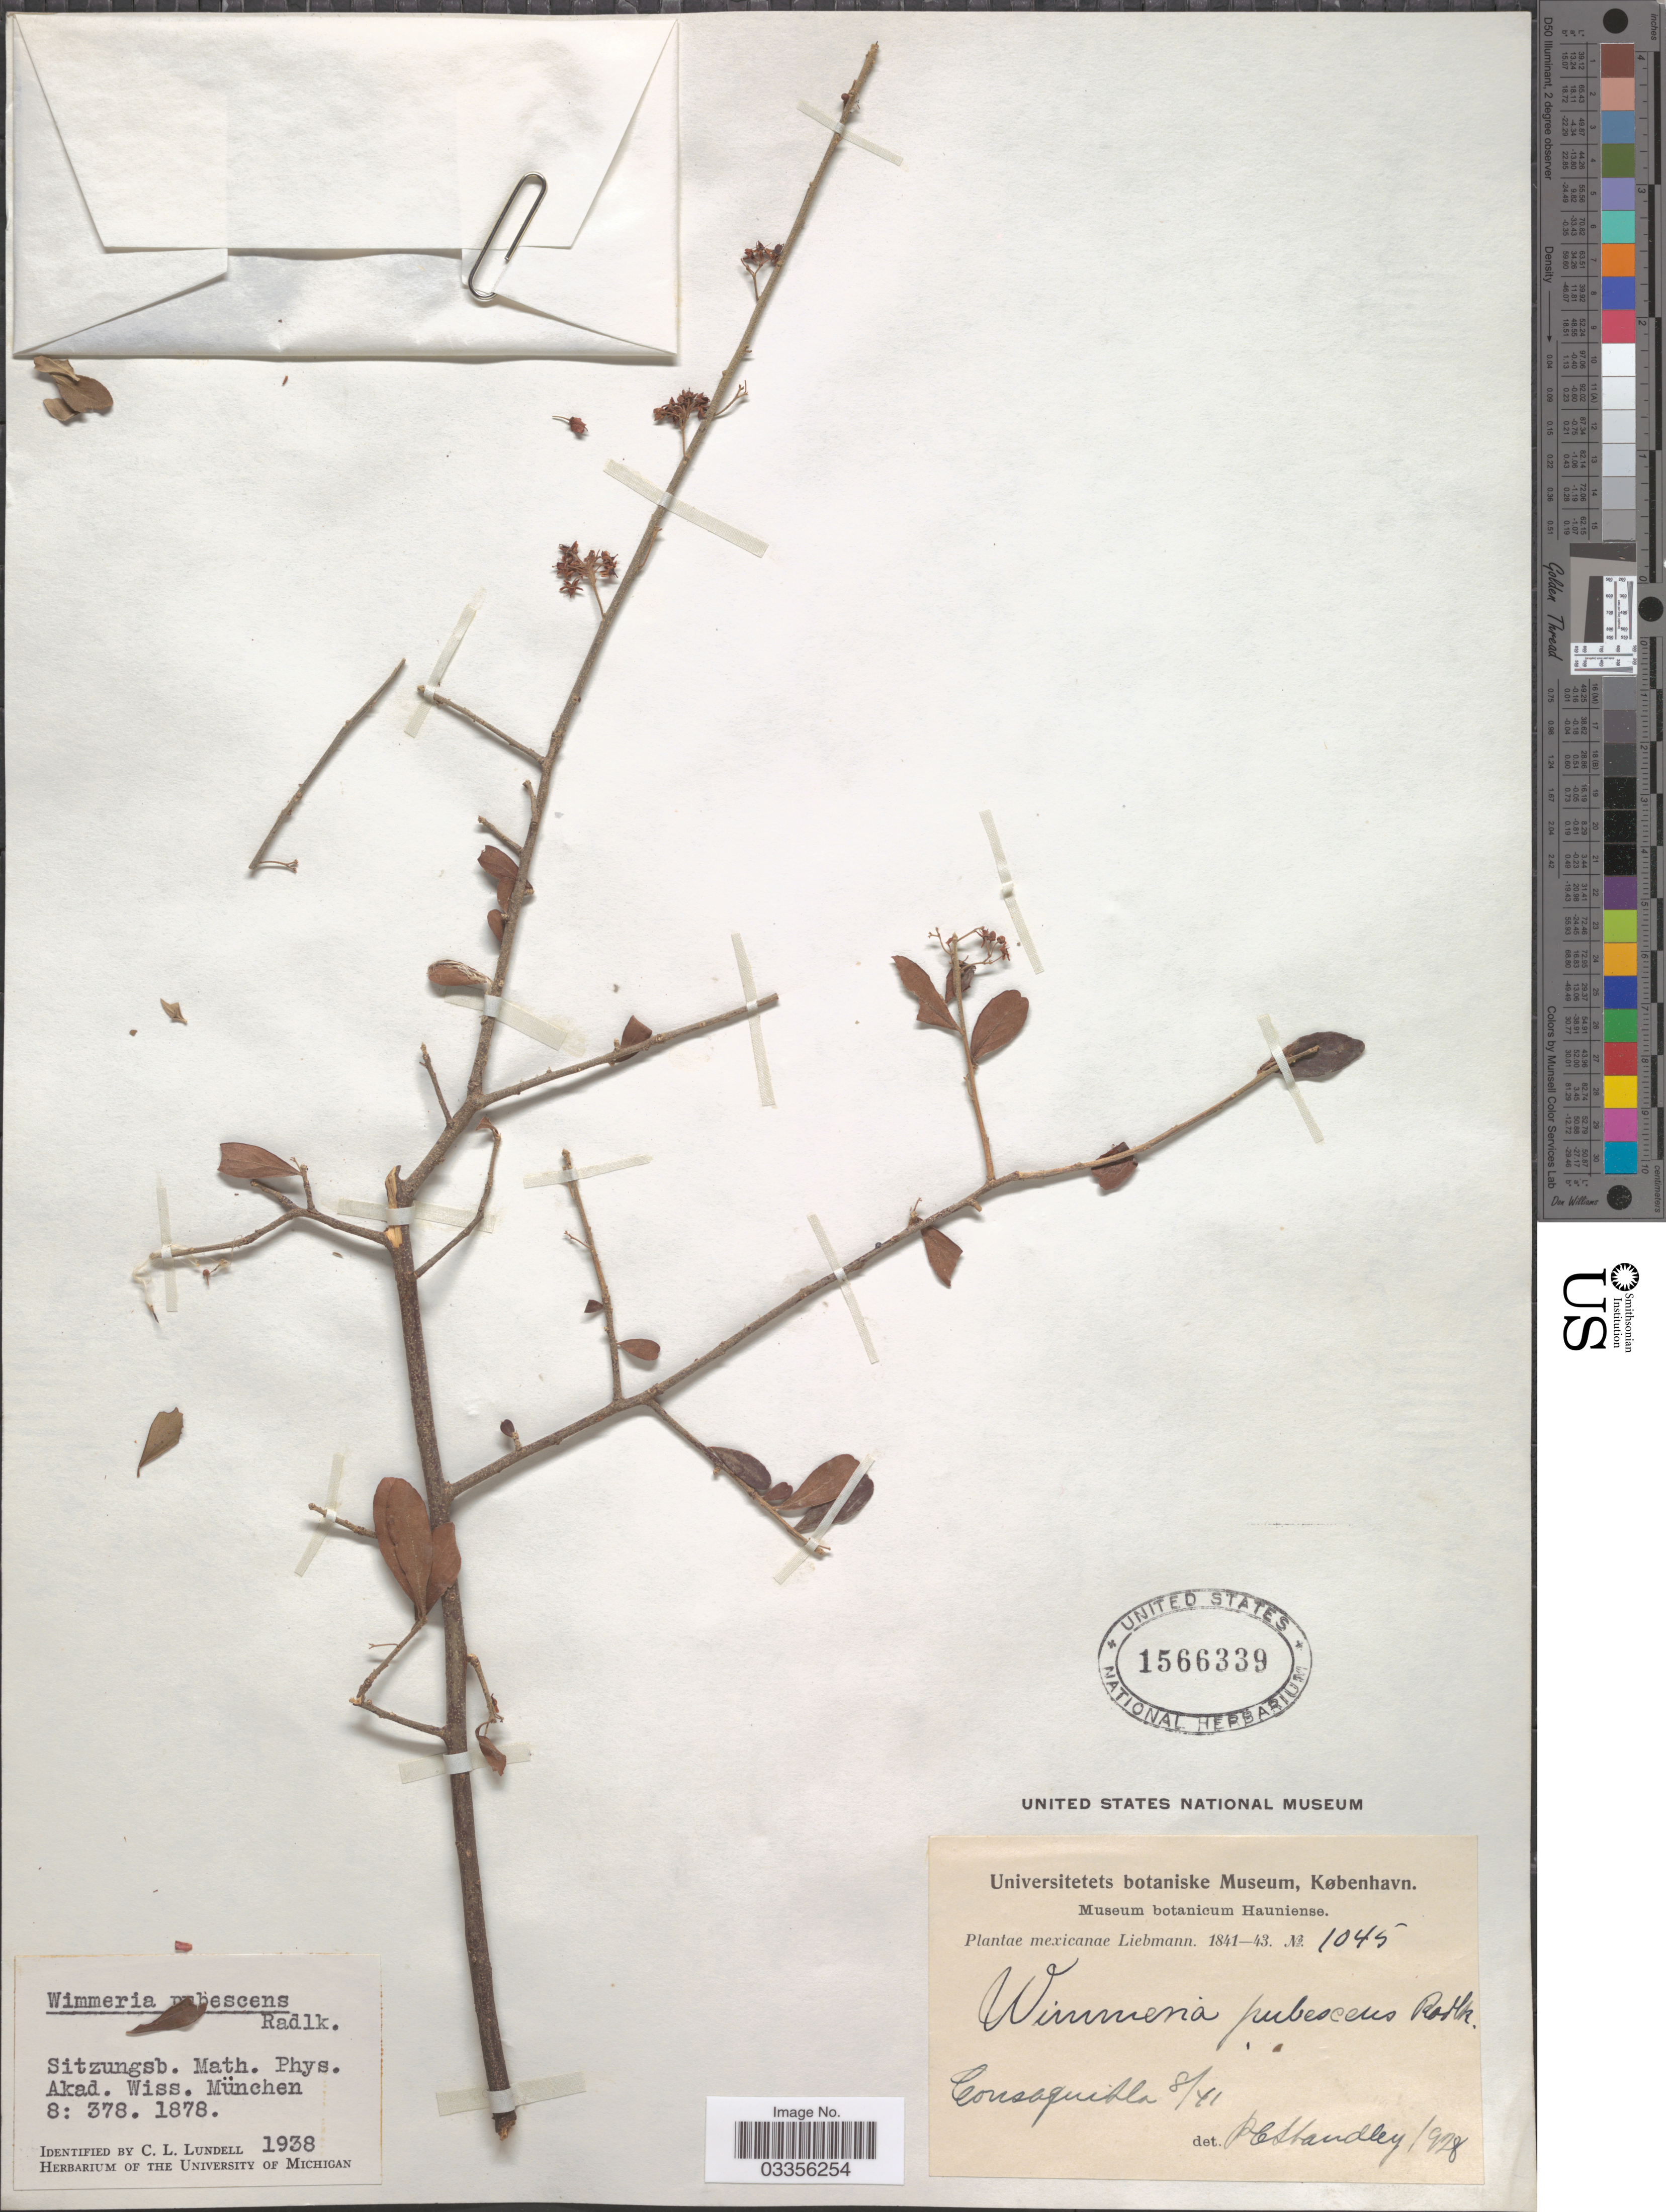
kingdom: Plantae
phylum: Tracheophyta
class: Magnoliopsida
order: Celastrales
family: Celastraceae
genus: Wimmeria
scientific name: Wimmeria pubescens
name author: Radlk.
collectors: Liebmann, --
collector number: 1045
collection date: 1841-08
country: Mexico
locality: Consoquitla.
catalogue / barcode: US 1566339